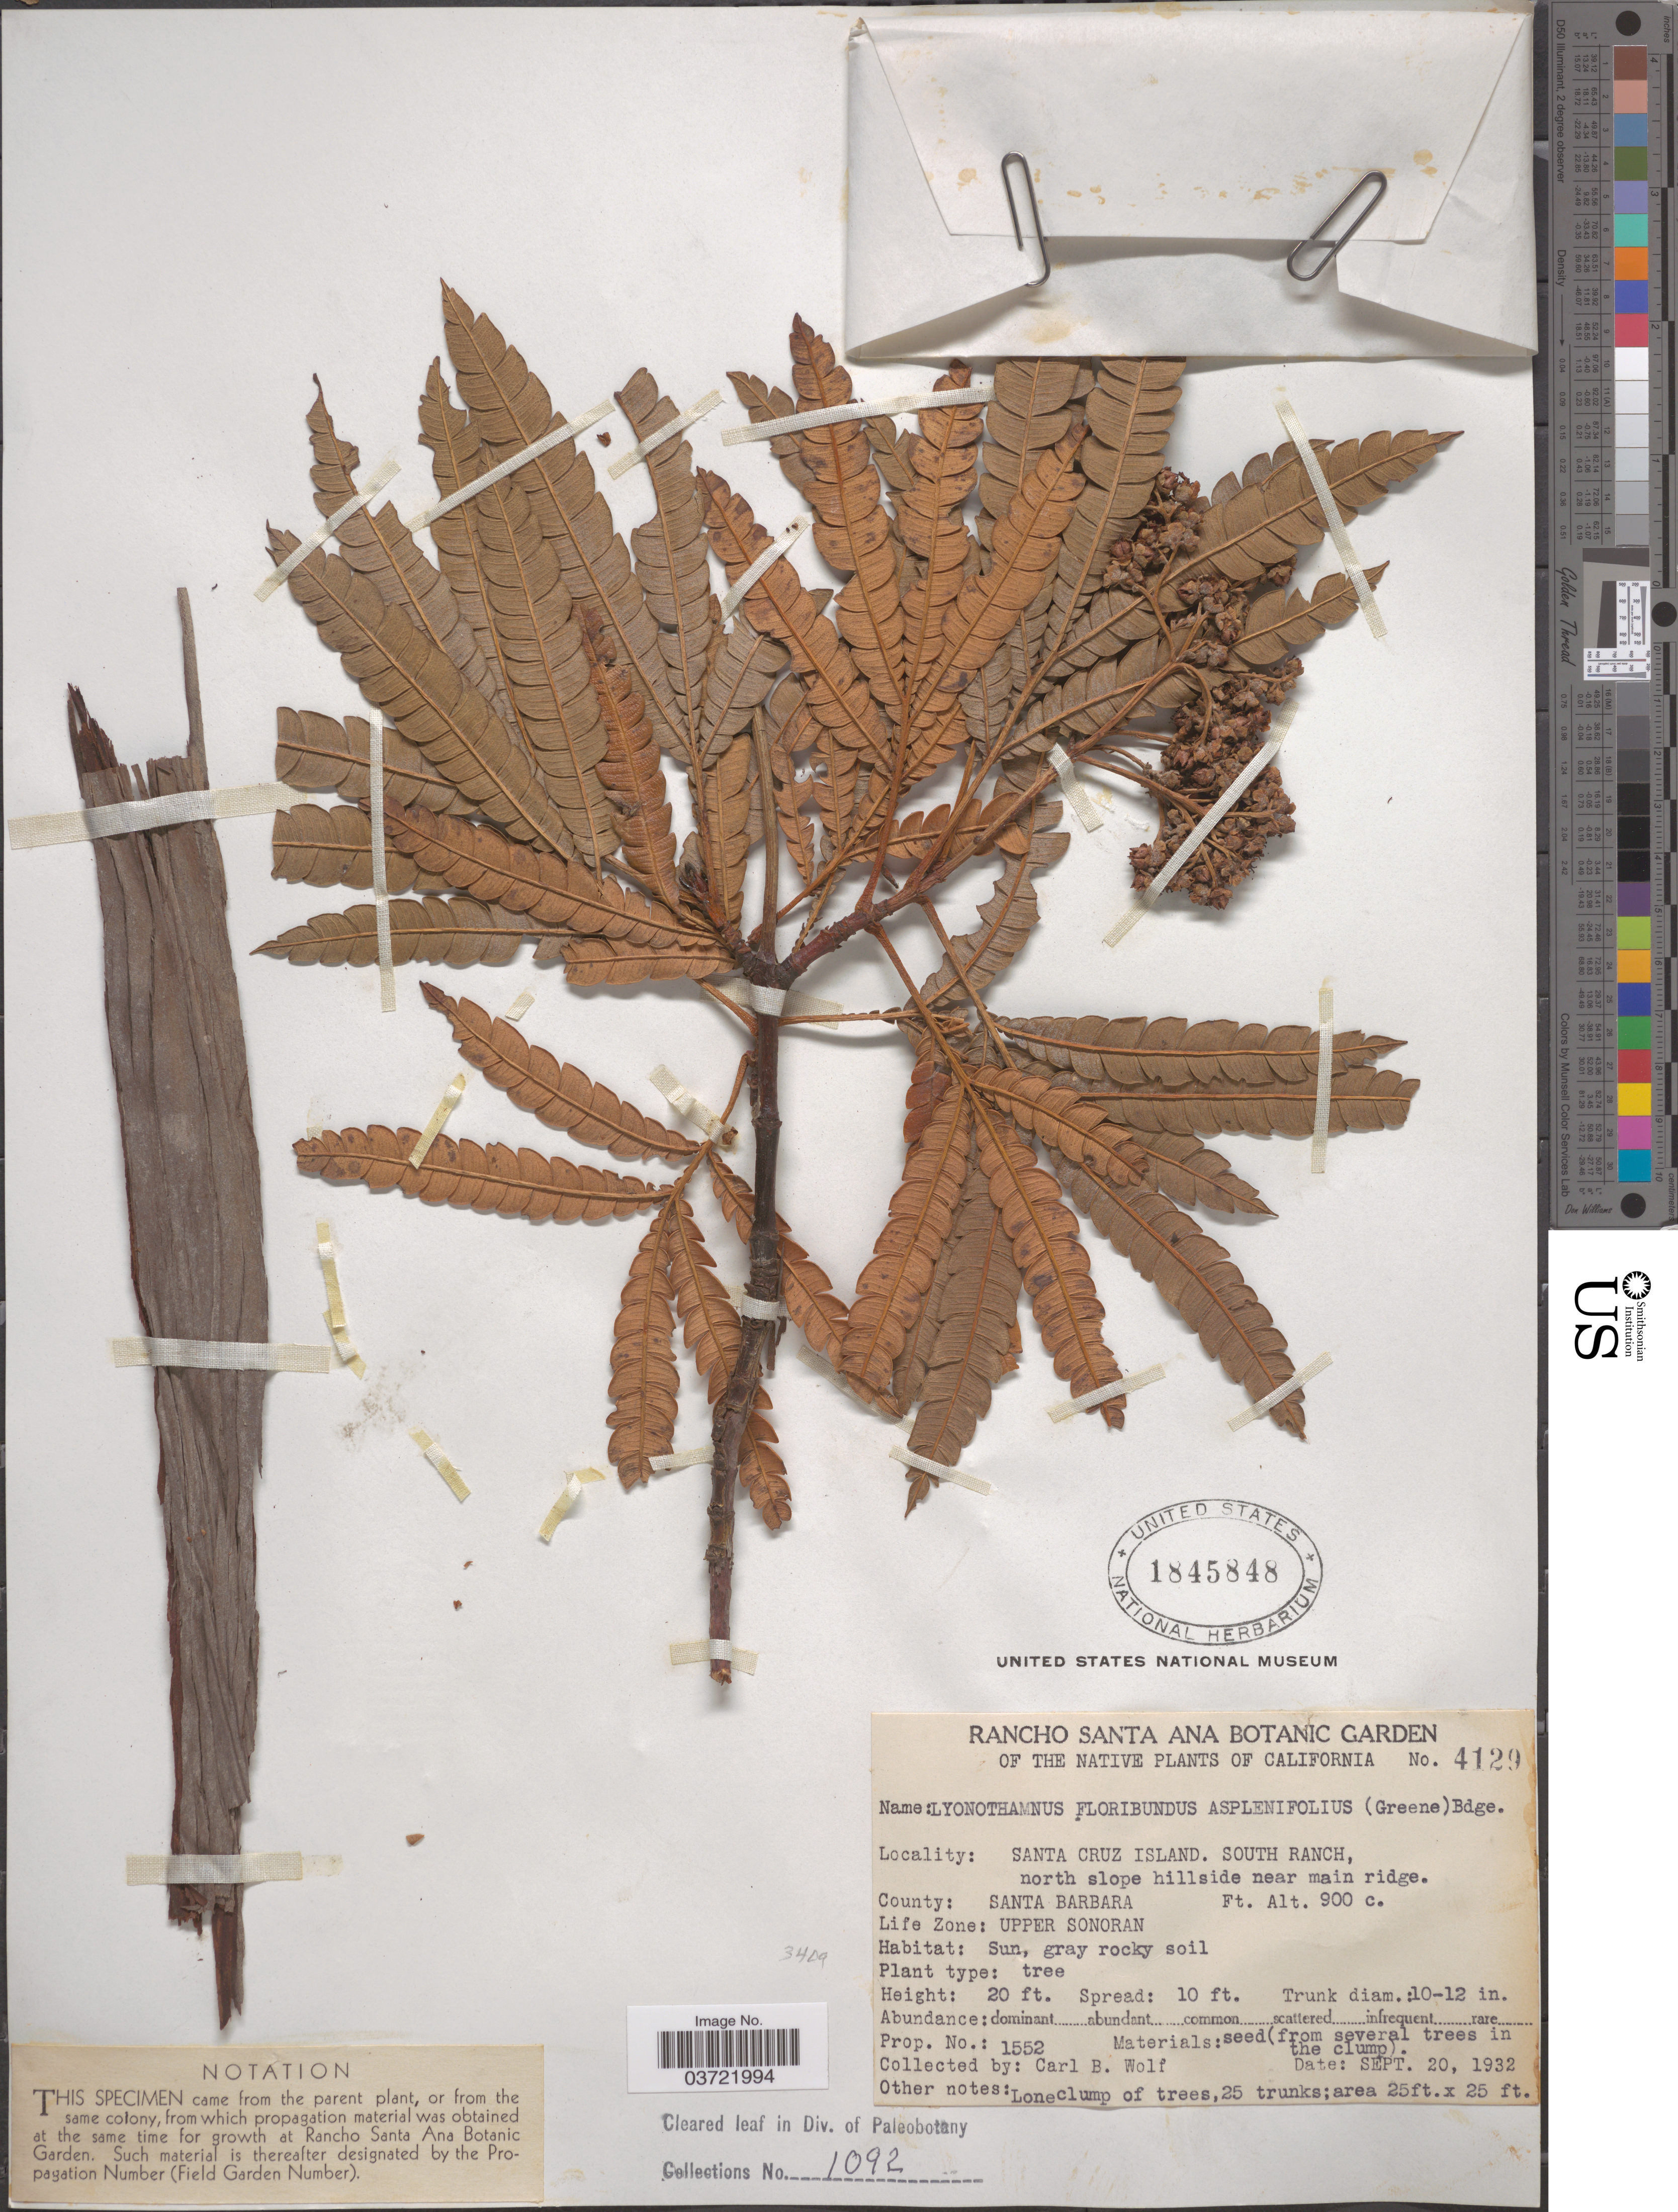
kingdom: Plantae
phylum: Tracheophyta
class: Magnoliopsida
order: Rosales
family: Rosaceae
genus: Lyonothamnus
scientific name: Lyonothamnus floribundus var. aspleniifolius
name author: (Greene) Brandegee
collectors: C. B. Wolf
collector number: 4129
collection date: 1932-09-20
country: United States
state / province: California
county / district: Santa Barbara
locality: Santa Cruz Island. South Ranch. County: Santa Barbara. Life Zone: Upper Sonoran.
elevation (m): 274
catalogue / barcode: US 1845848